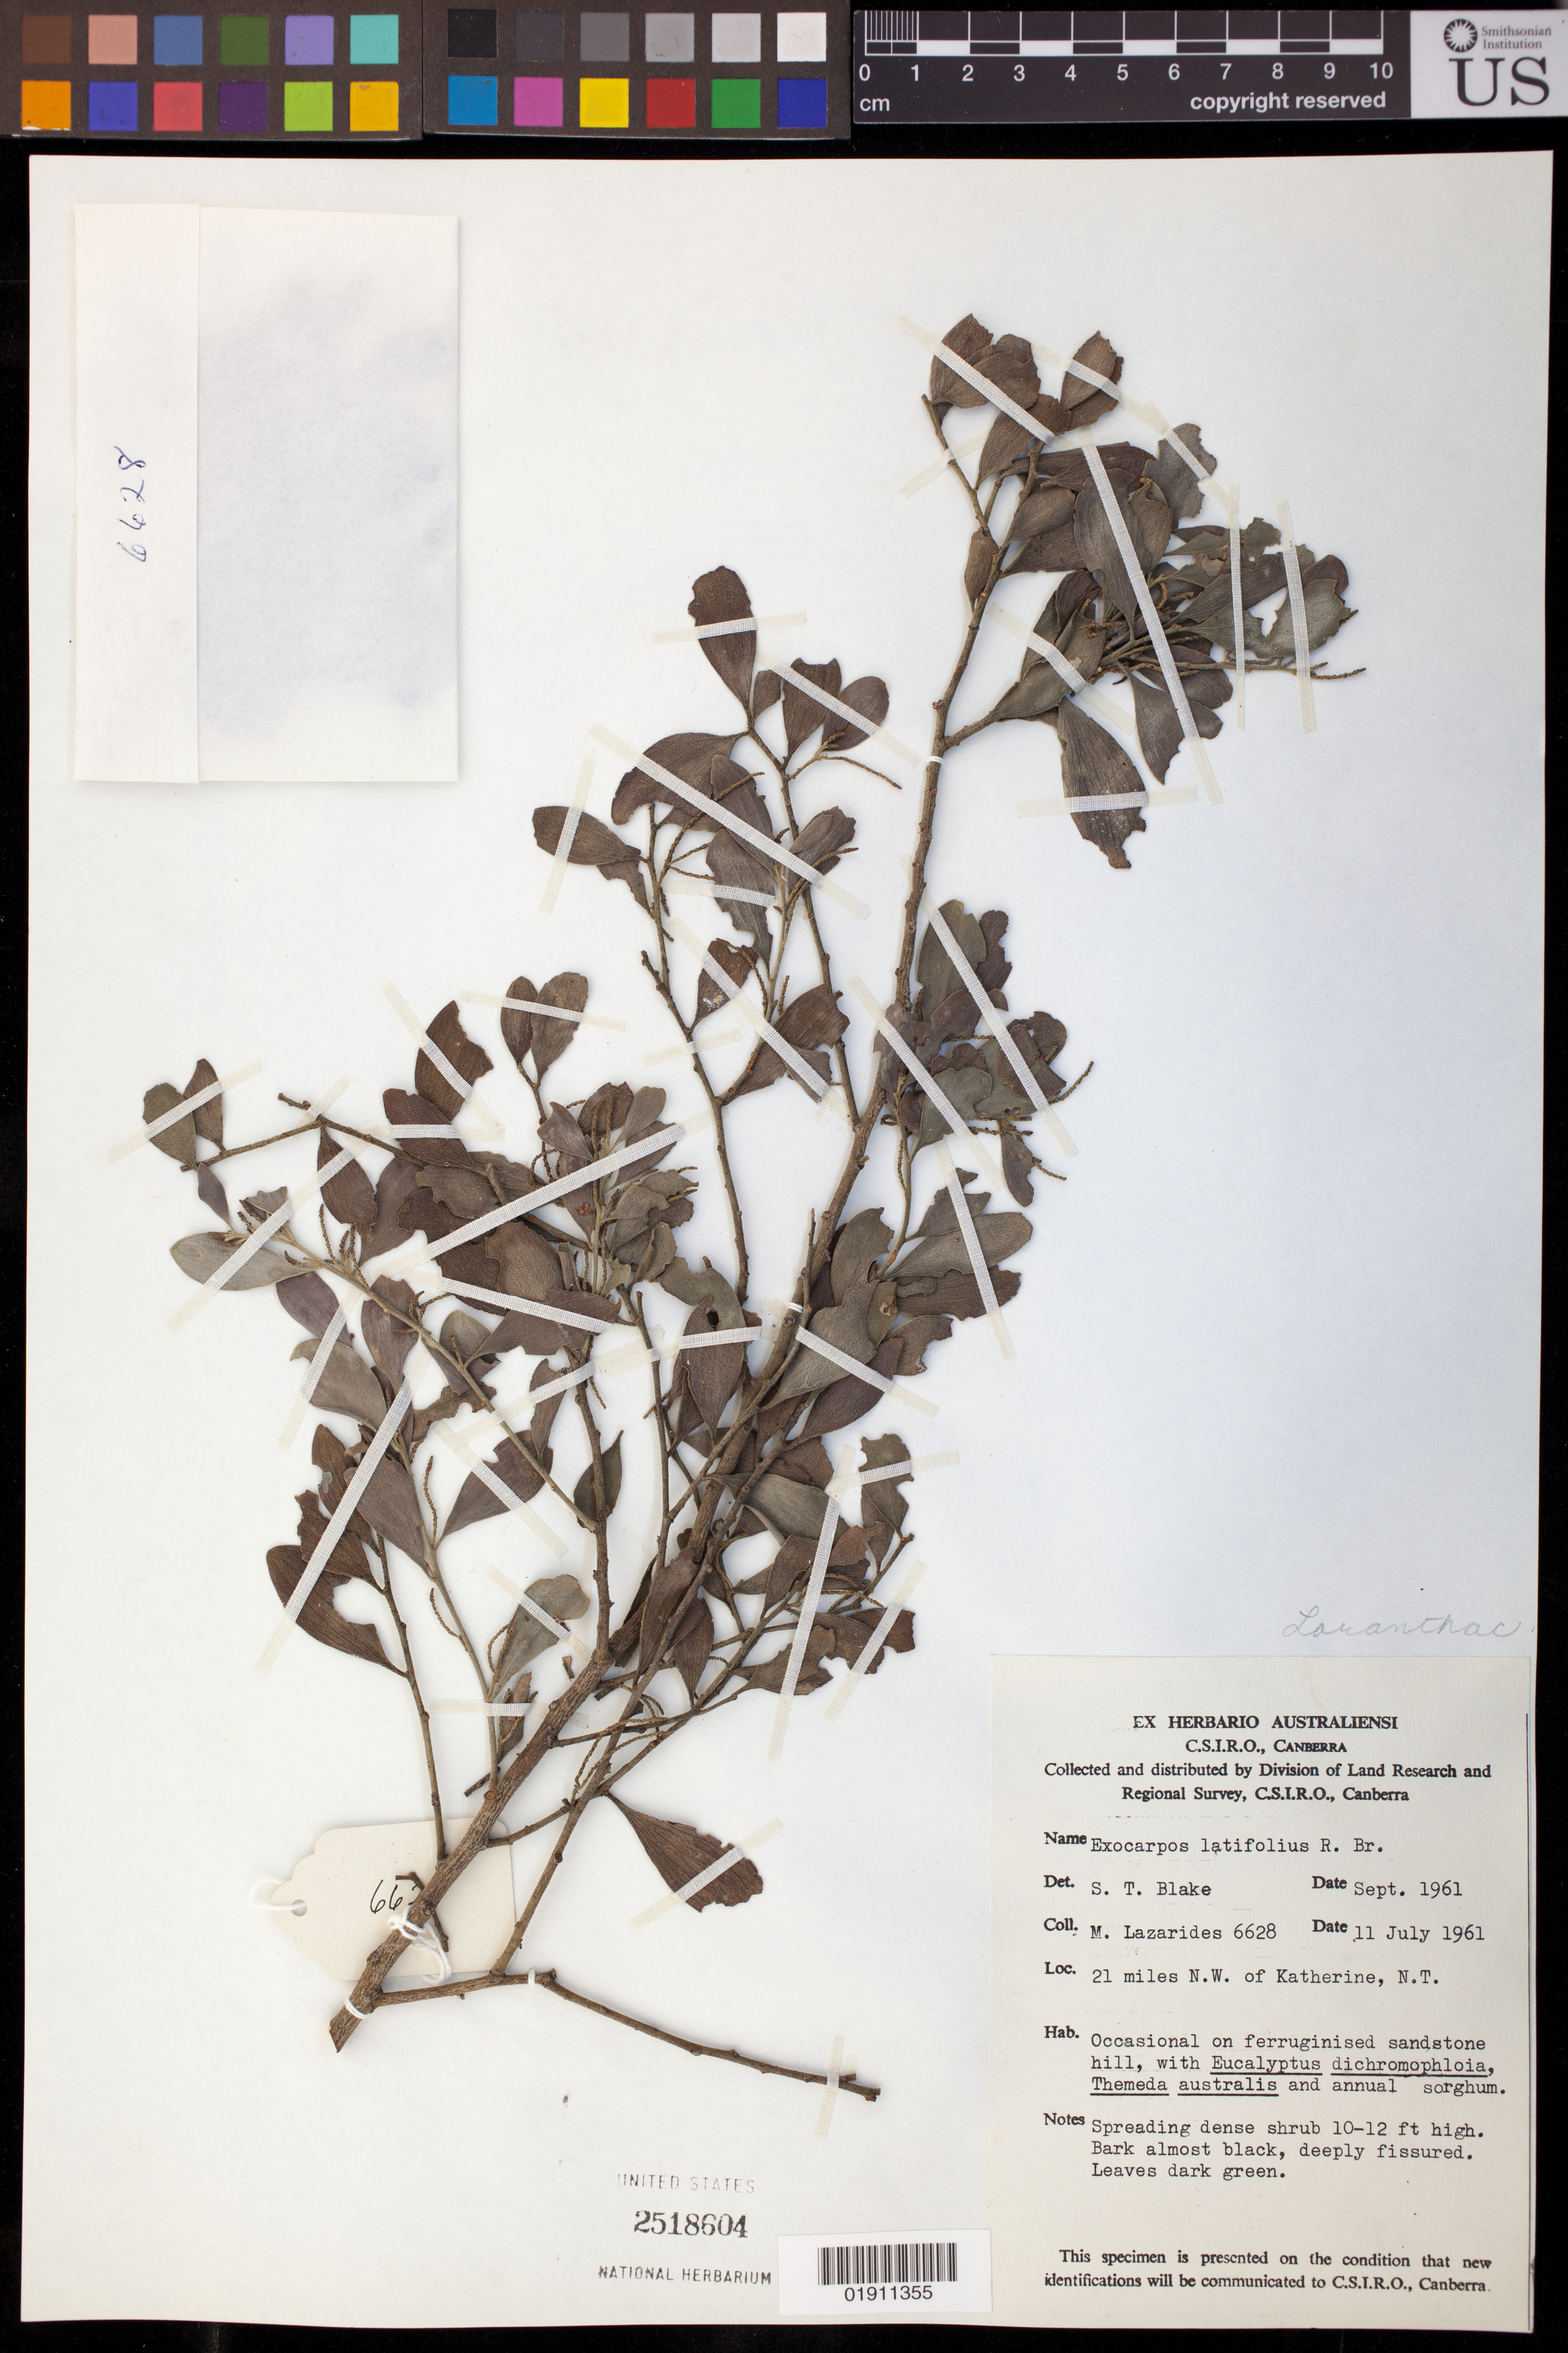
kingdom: Plantae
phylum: Tracheophyta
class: Magnoliopsida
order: Santalales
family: Santalaceae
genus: Exocarpos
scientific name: Exocarpos latifolius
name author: R. Br.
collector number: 6628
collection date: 1961-07-11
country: Australia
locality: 21 miles N.W. of Katherine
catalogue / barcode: US 2518604